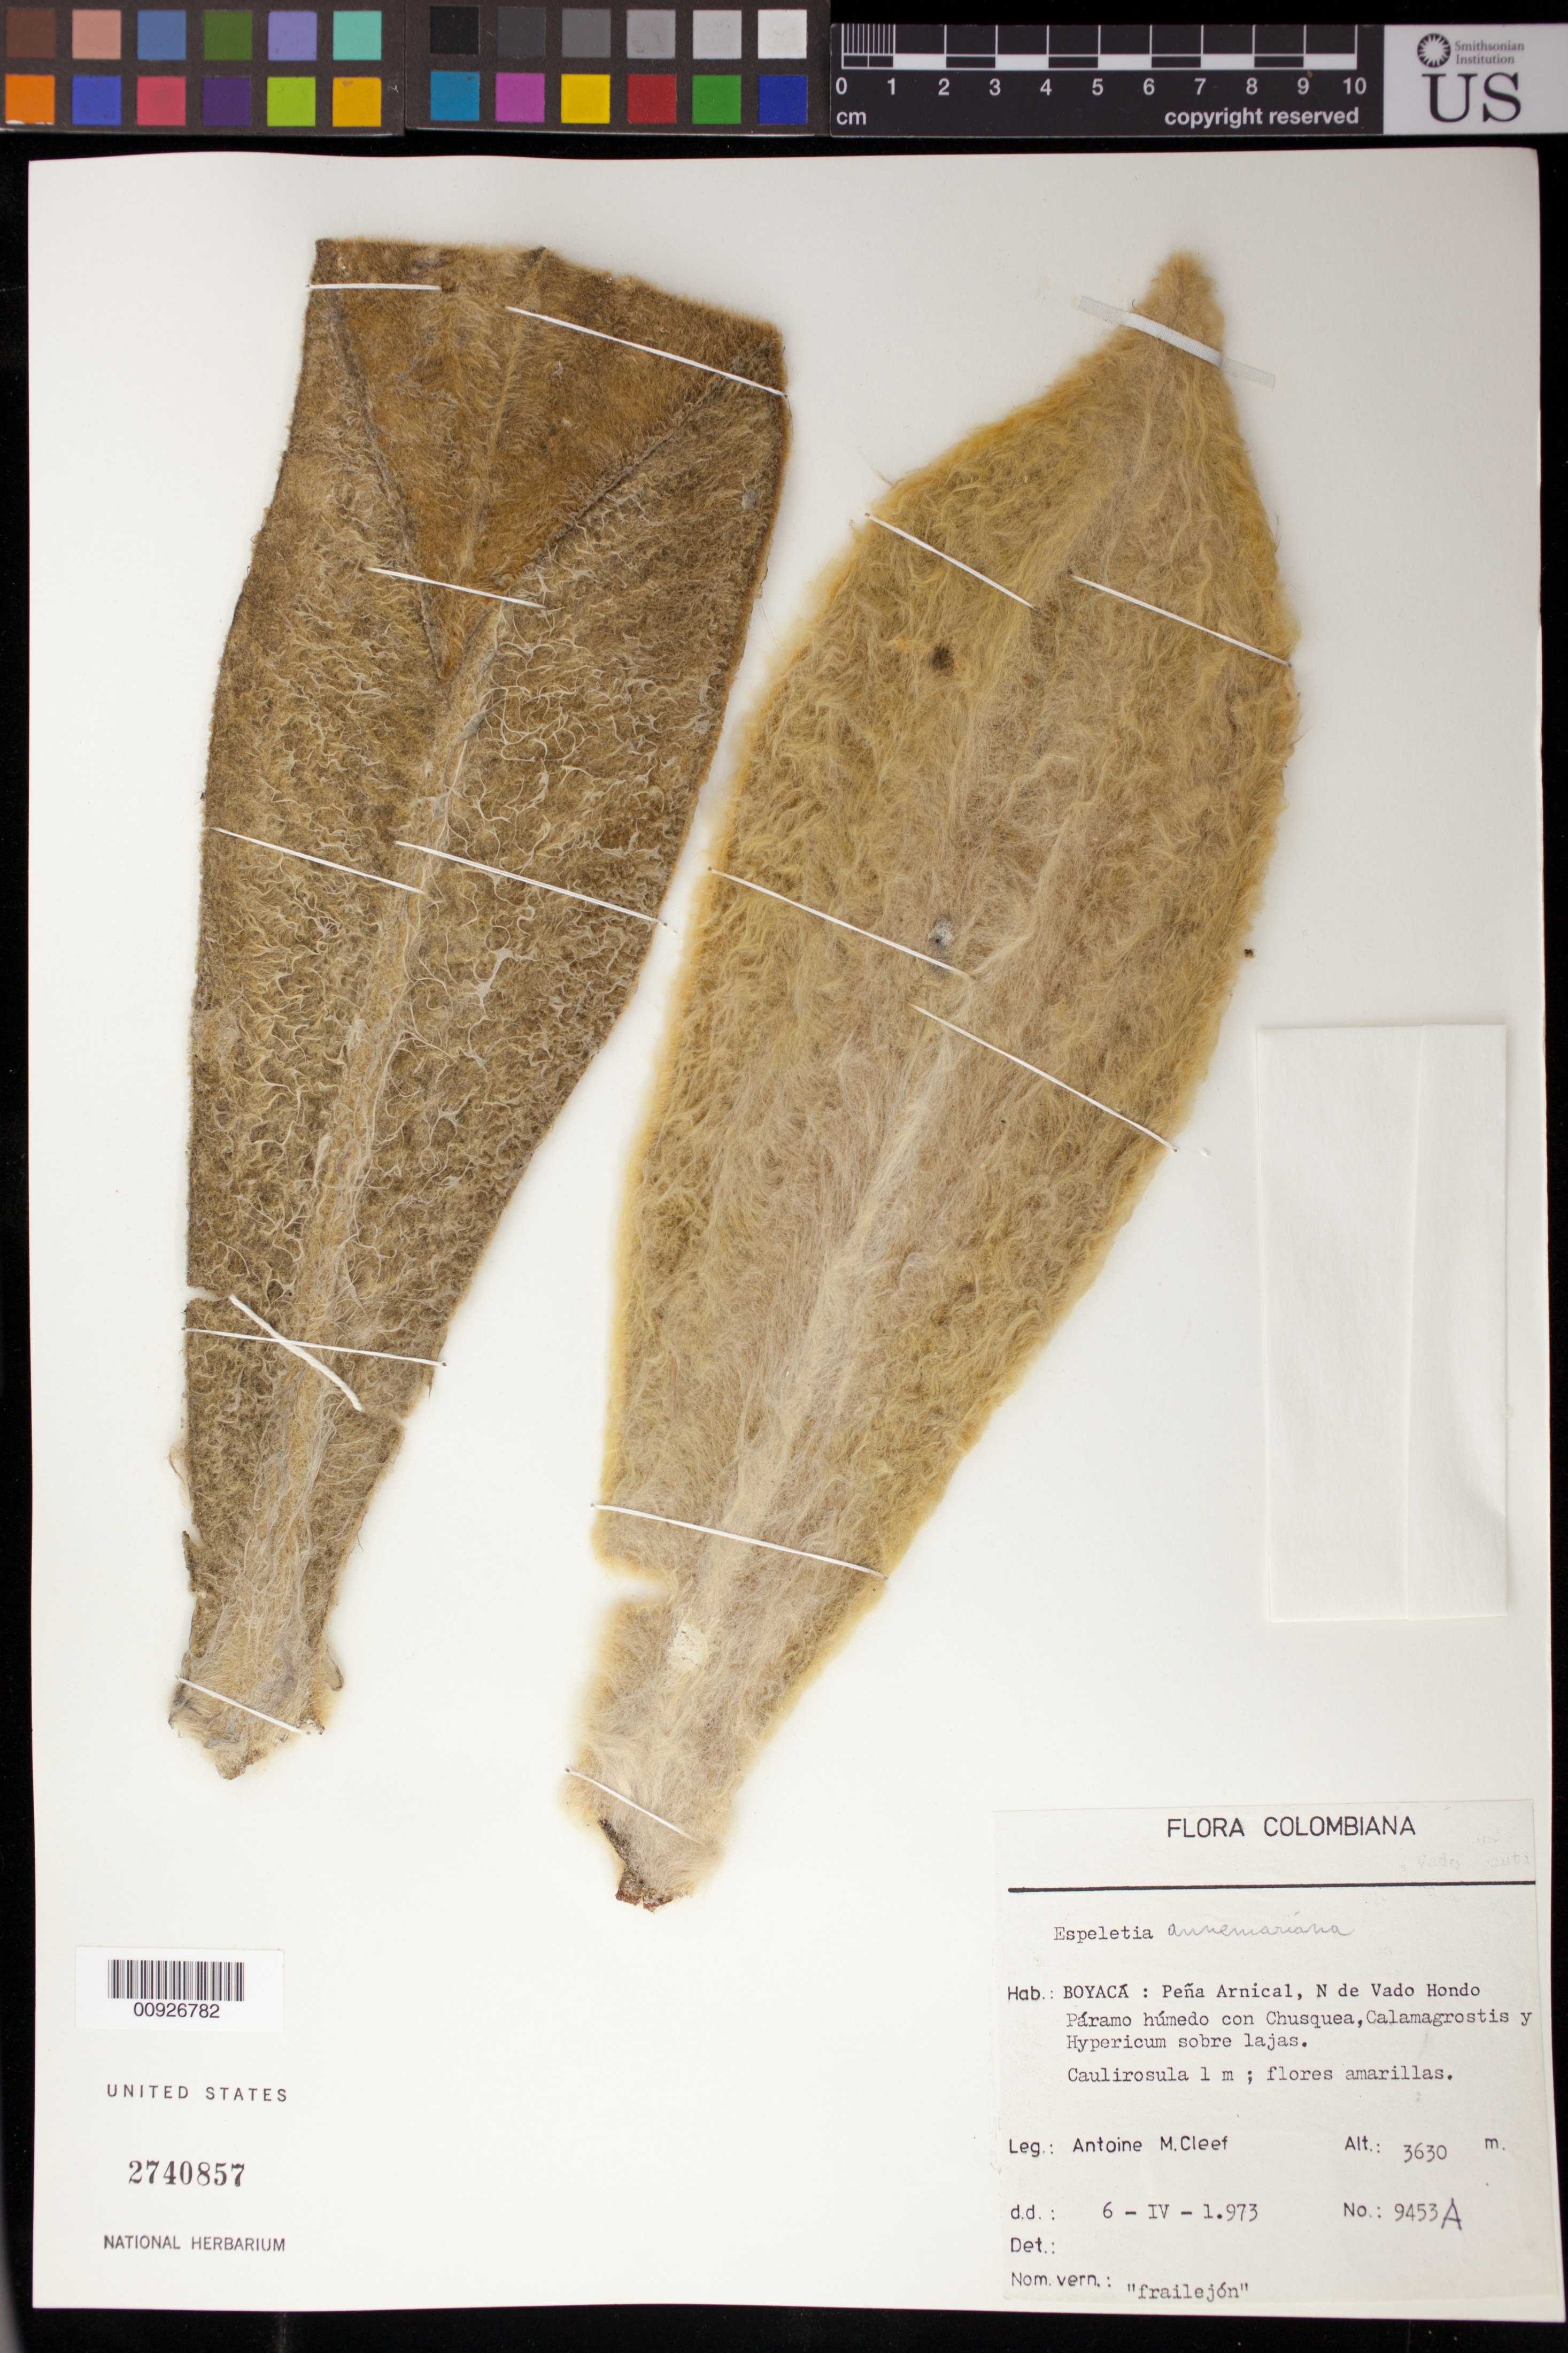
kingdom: Plantae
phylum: Tracheophyta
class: Magnoliopsida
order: Asterales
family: Asteraceae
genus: Espeletia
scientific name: Espeletia annemariana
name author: Cuatrec.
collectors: A. M. Cleef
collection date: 1973-04-06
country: Colombia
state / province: Boyacá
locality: Peña Arnical, N de Vado Hondo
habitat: Páramo húmedo con Chusquea, Calamagostris y hypericum sobre lajas.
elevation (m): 3630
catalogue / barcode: US 2740857